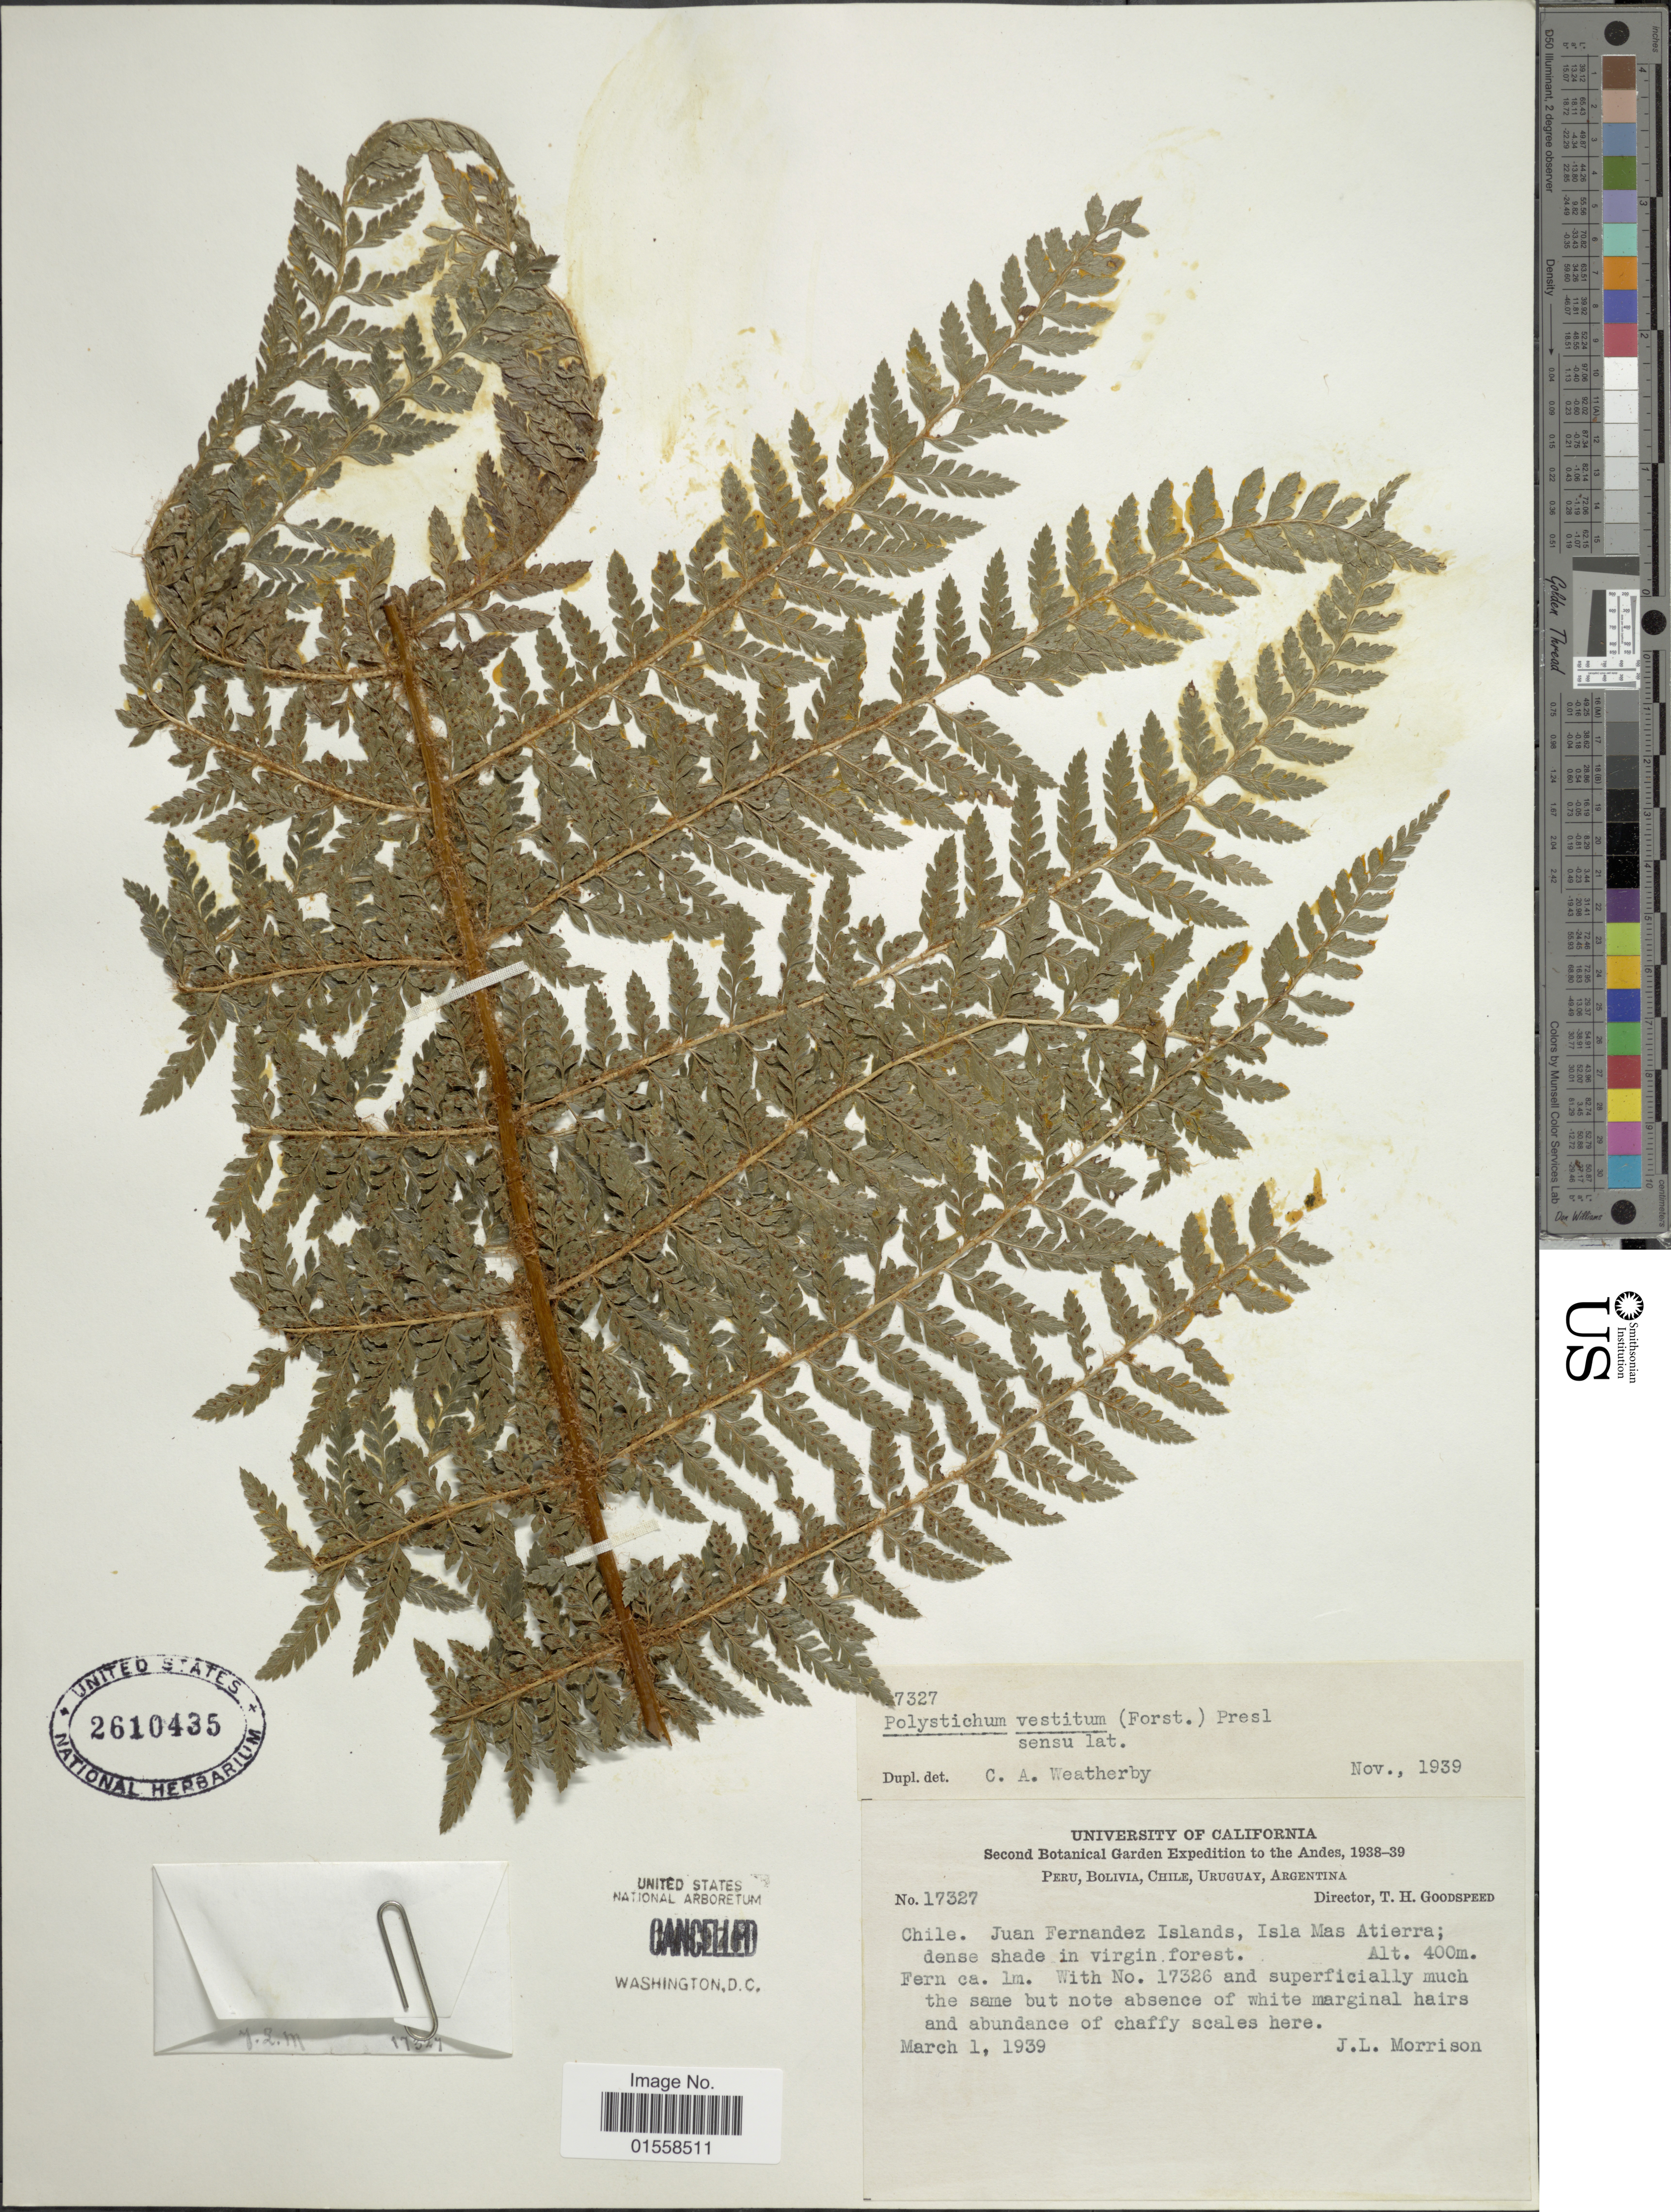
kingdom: Plantae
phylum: Tracheophyta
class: Polypodiopsida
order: Polypodiales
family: Dryopteridaceae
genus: Polystichum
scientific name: Polystichum vestitum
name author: (Sw.) C. Presl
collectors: J. Morison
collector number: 17327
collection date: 1939-03-01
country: Chile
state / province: Valparaíso (V)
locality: Chile, Juan Fernandez Islands. Isla Mas Atierra.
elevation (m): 400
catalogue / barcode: US 2610435